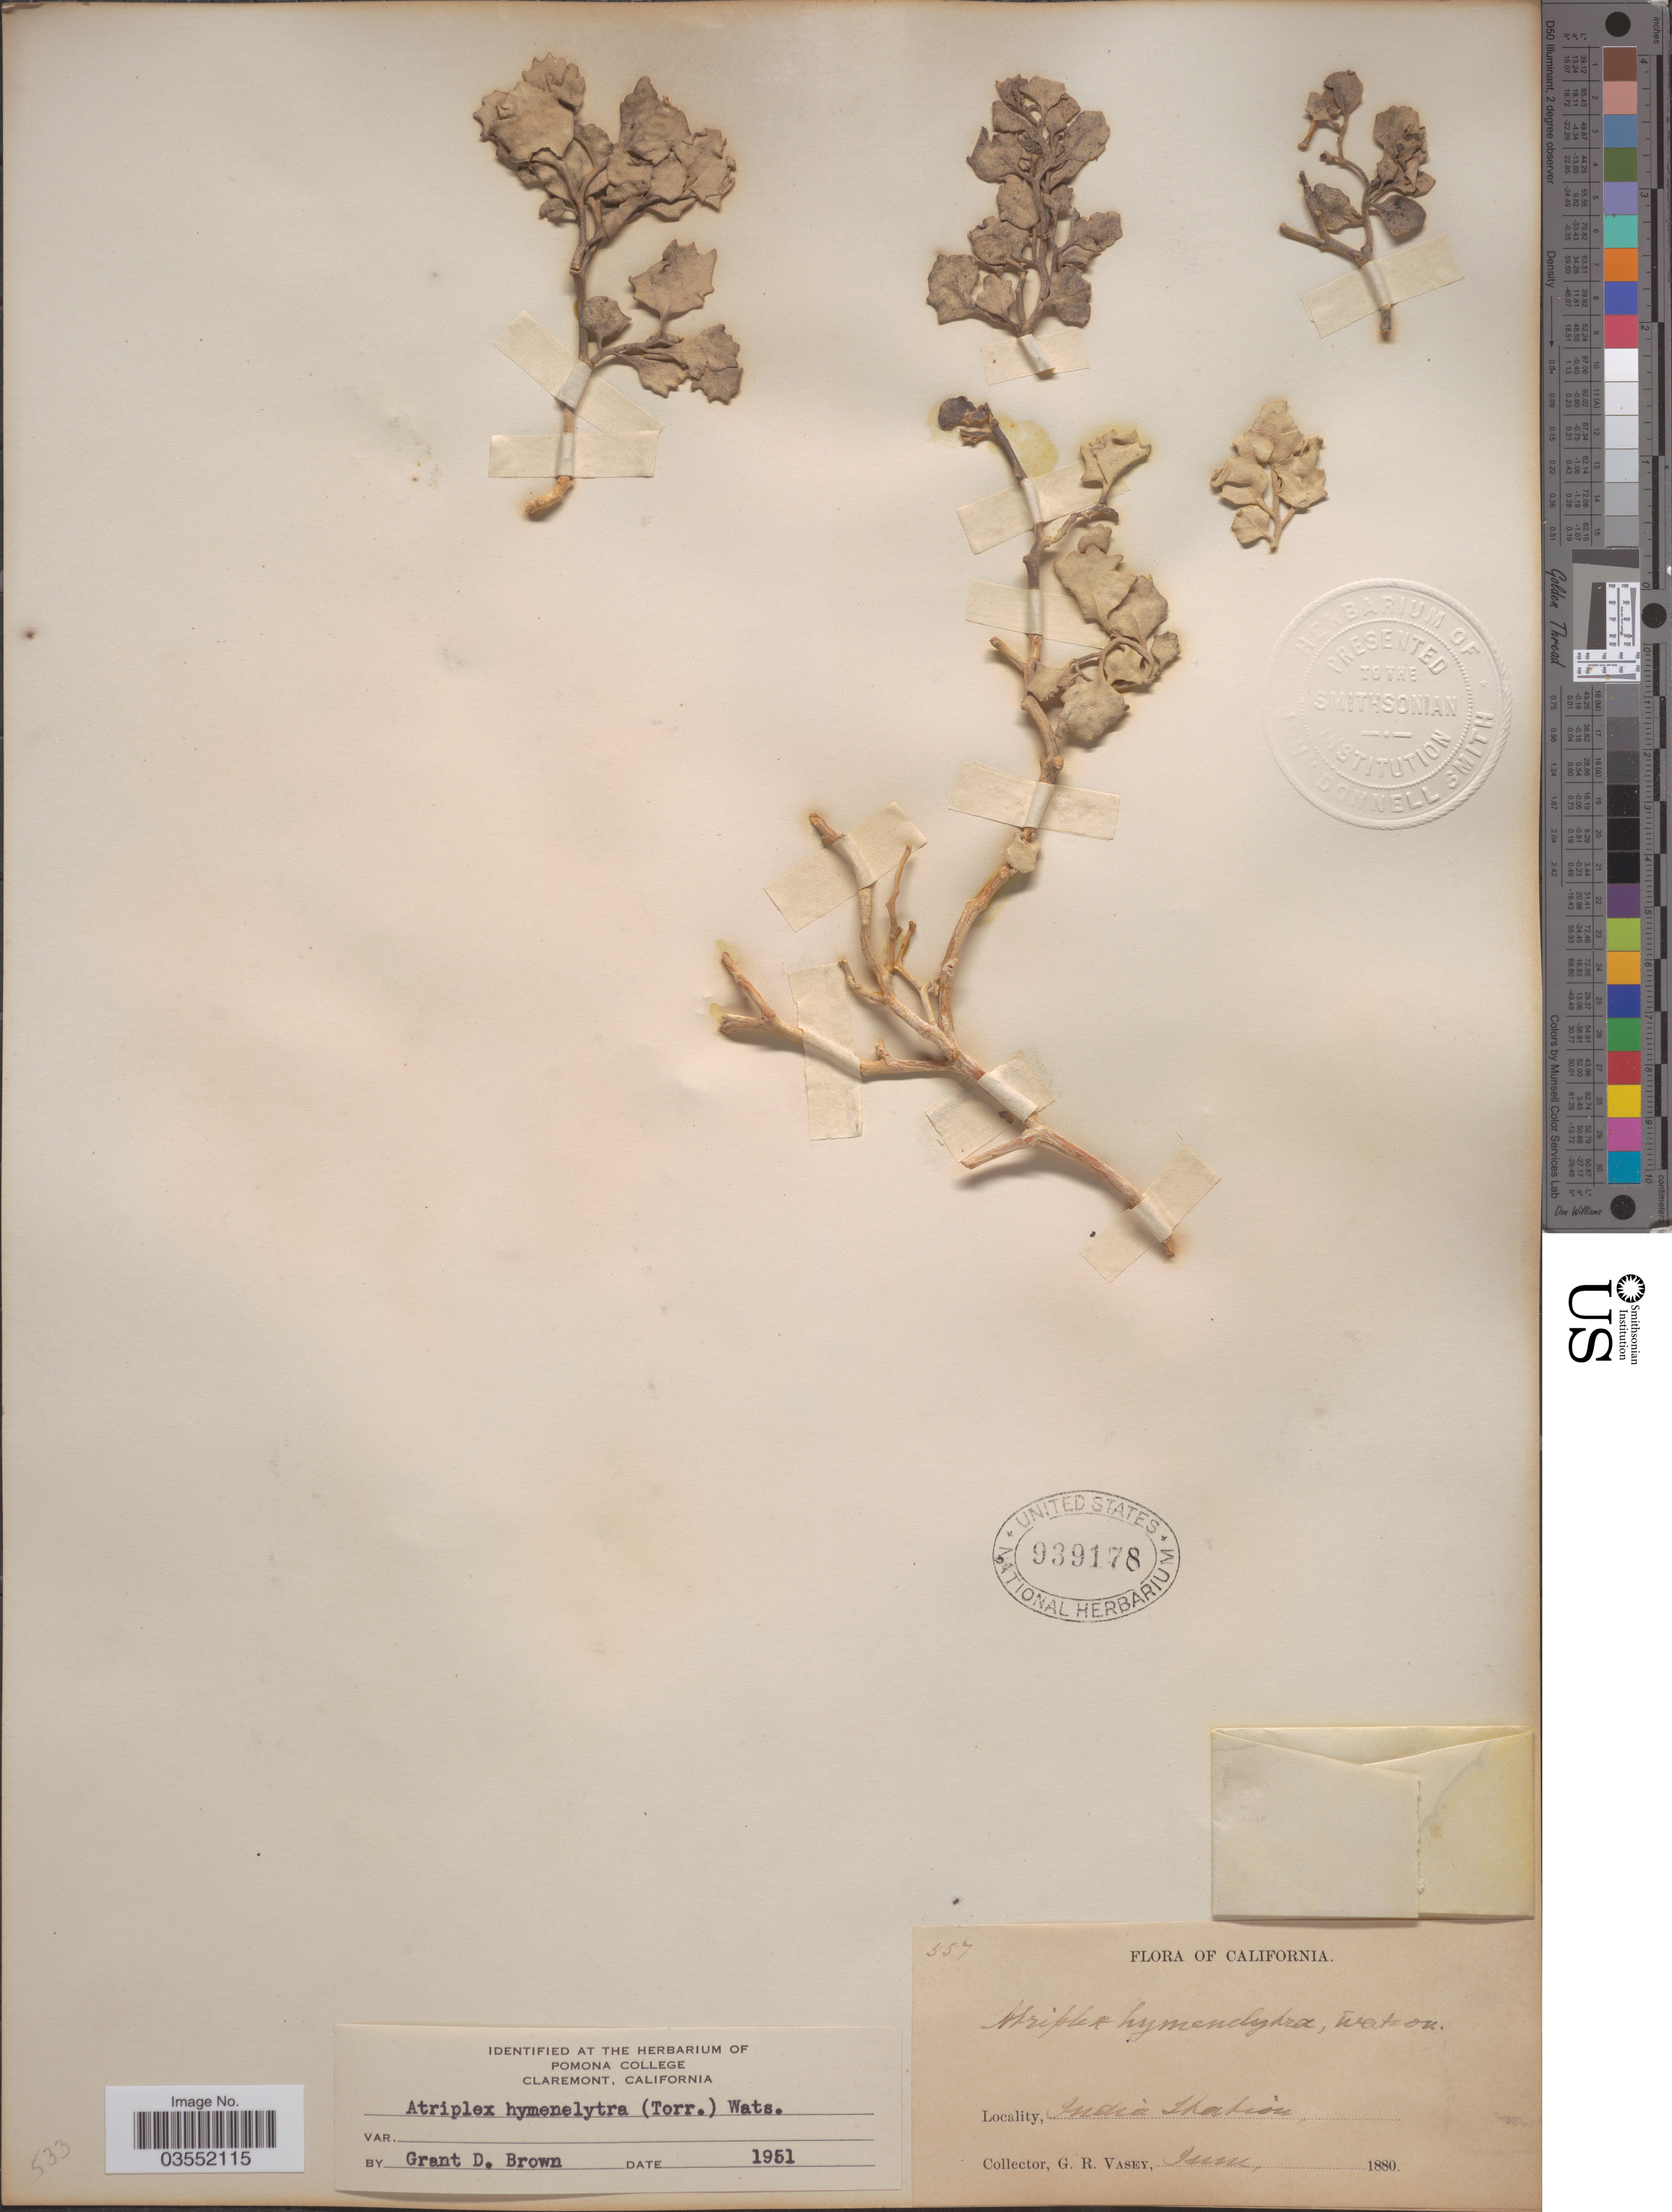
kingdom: Plantae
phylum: Tracheophyta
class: Magnoliopsida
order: Caryophyllales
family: Amaranthaceae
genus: Atriplex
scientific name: Atriplex hymenelytra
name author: (Torr.) S. Watson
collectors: G. R. Vasey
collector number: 557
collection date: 1880-06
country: United States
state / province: California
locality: India Station.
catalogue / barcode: US 939178